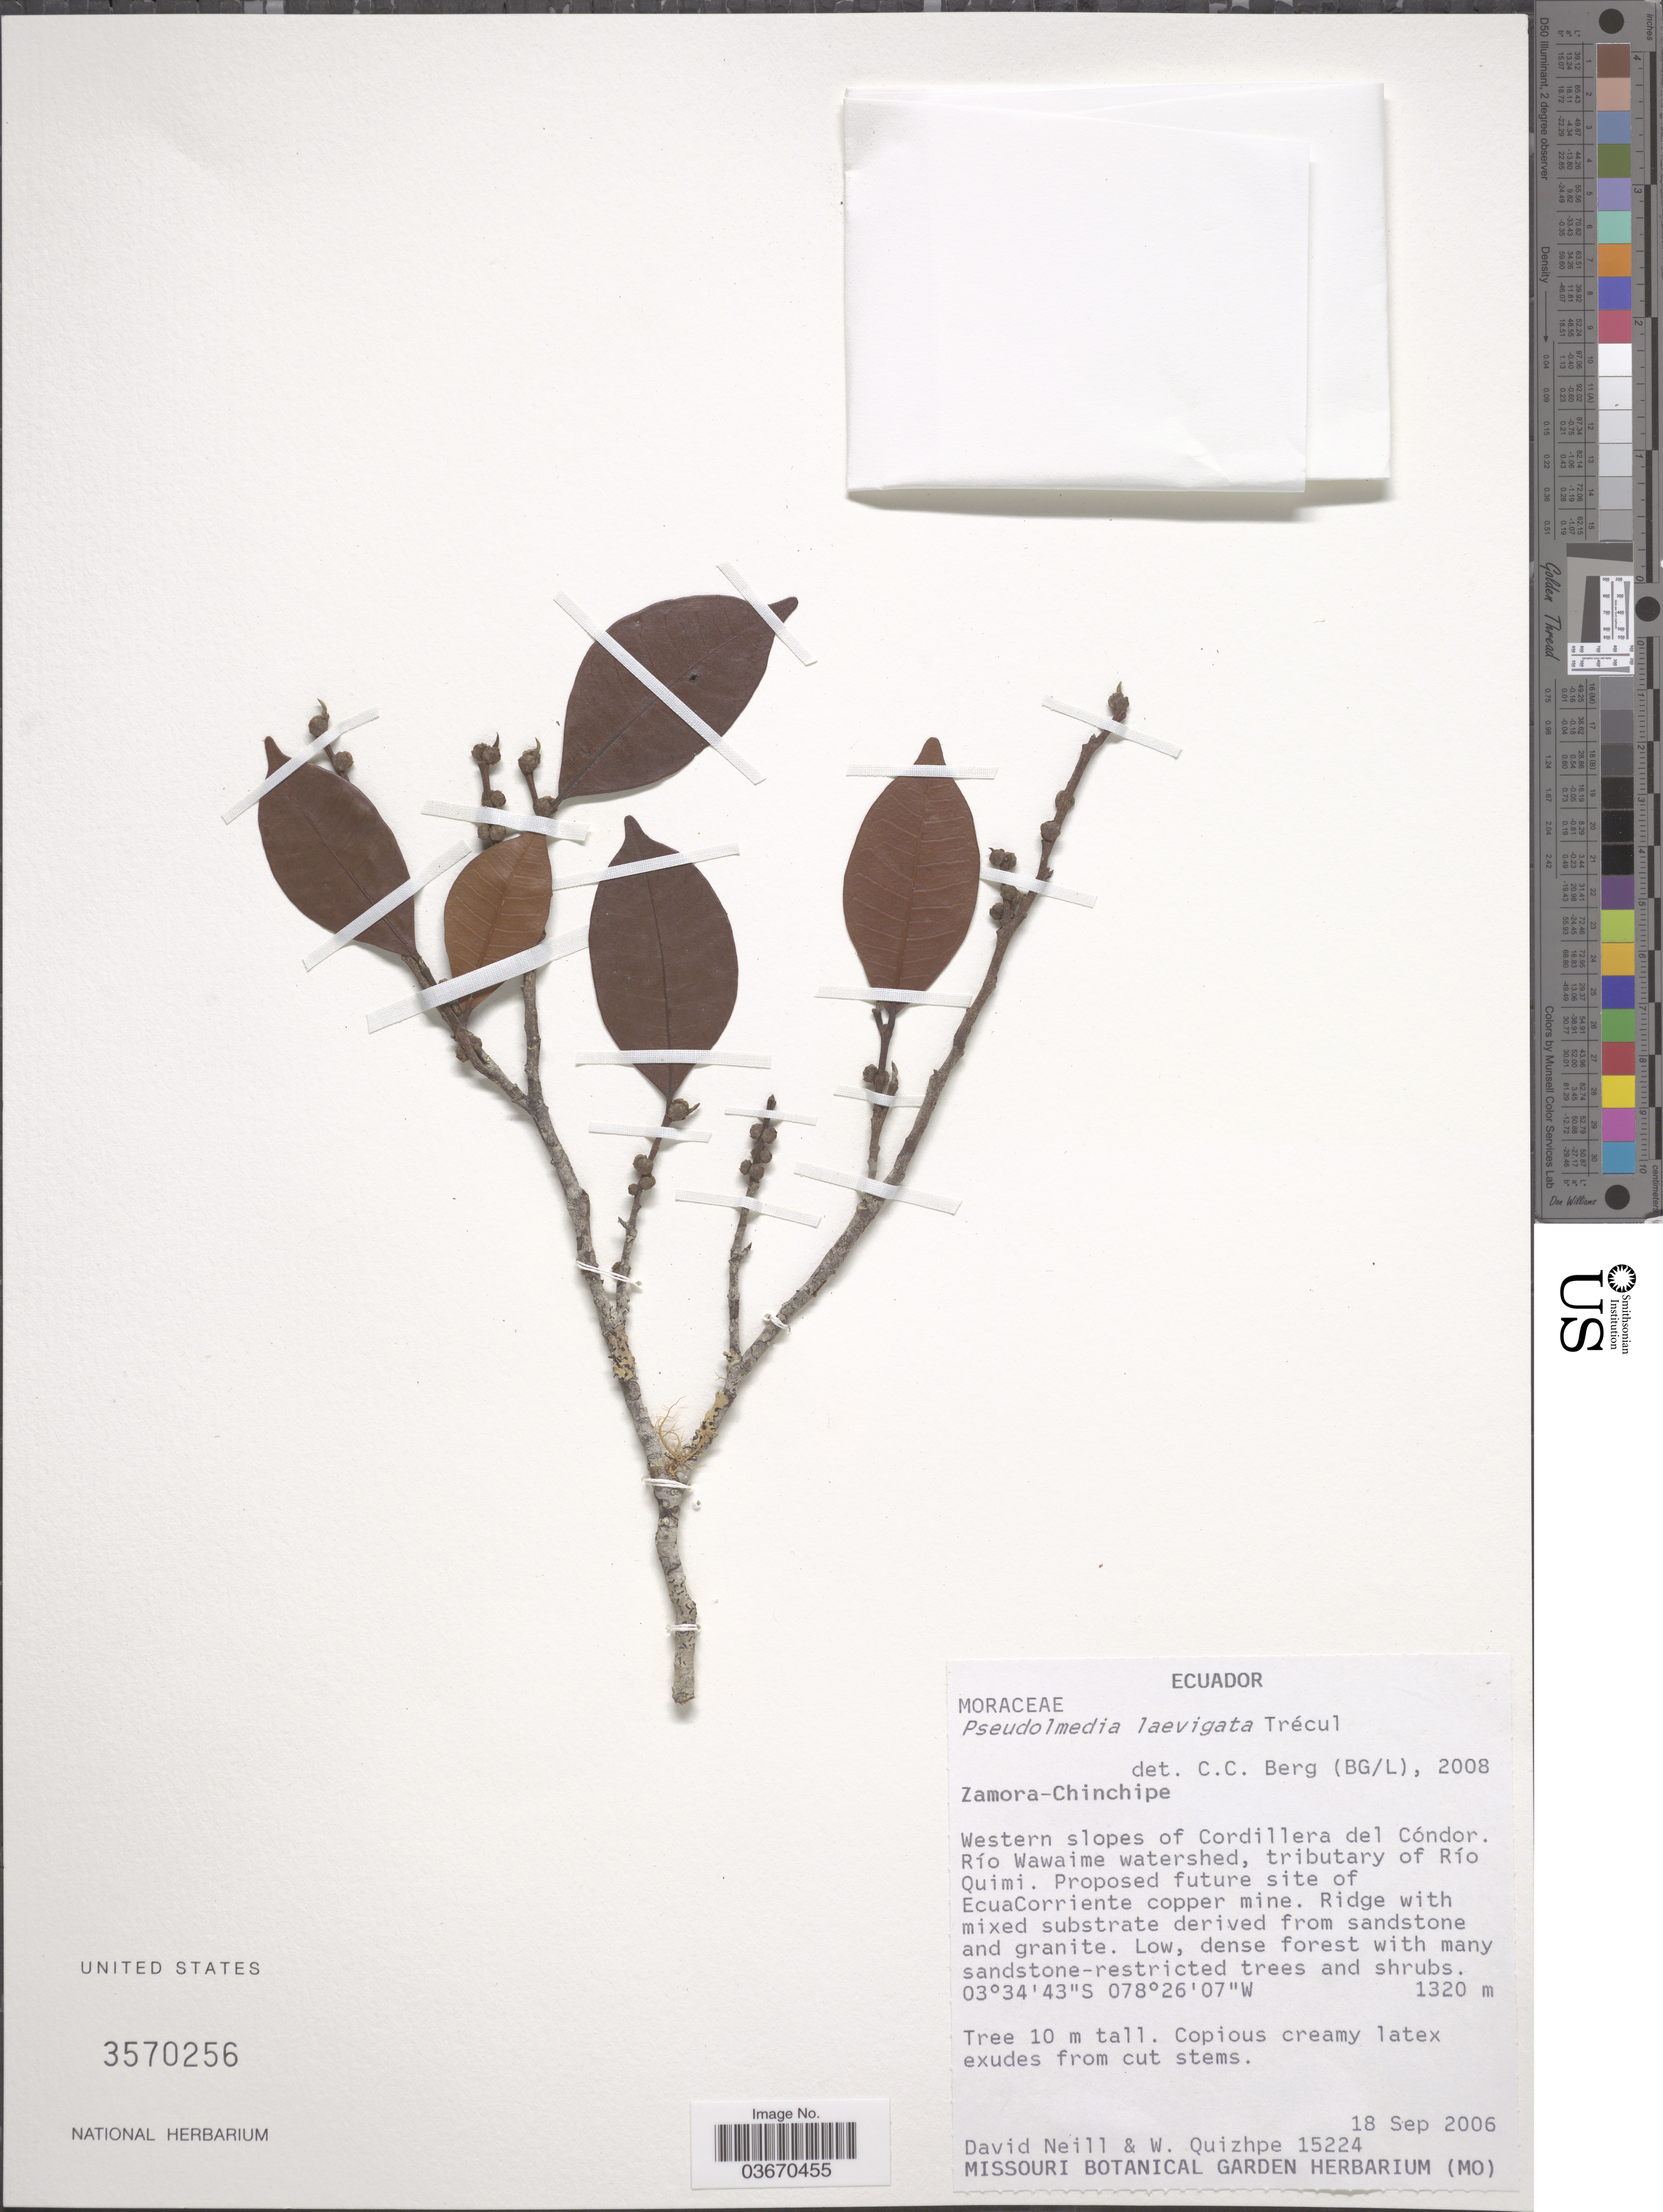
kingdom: Plantae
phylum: Tracheophyta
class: Magnoliopsida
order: Rosales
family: Moraceae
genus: Pseudolmedia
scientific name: Pseudolmedia laevigata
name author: Trécul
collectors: D. Neill & W. Quizhpe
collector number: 15224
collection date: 2006-09-18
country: Ecuador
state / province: Zamora-Chinchipe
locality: Western slopes of Cordillea del Cóndor. Río Wawaime watershed, tributary of Río Quimi. Proposed future site of EcuaCorriente copper mine.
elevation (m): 1320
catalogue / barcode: US 3570256